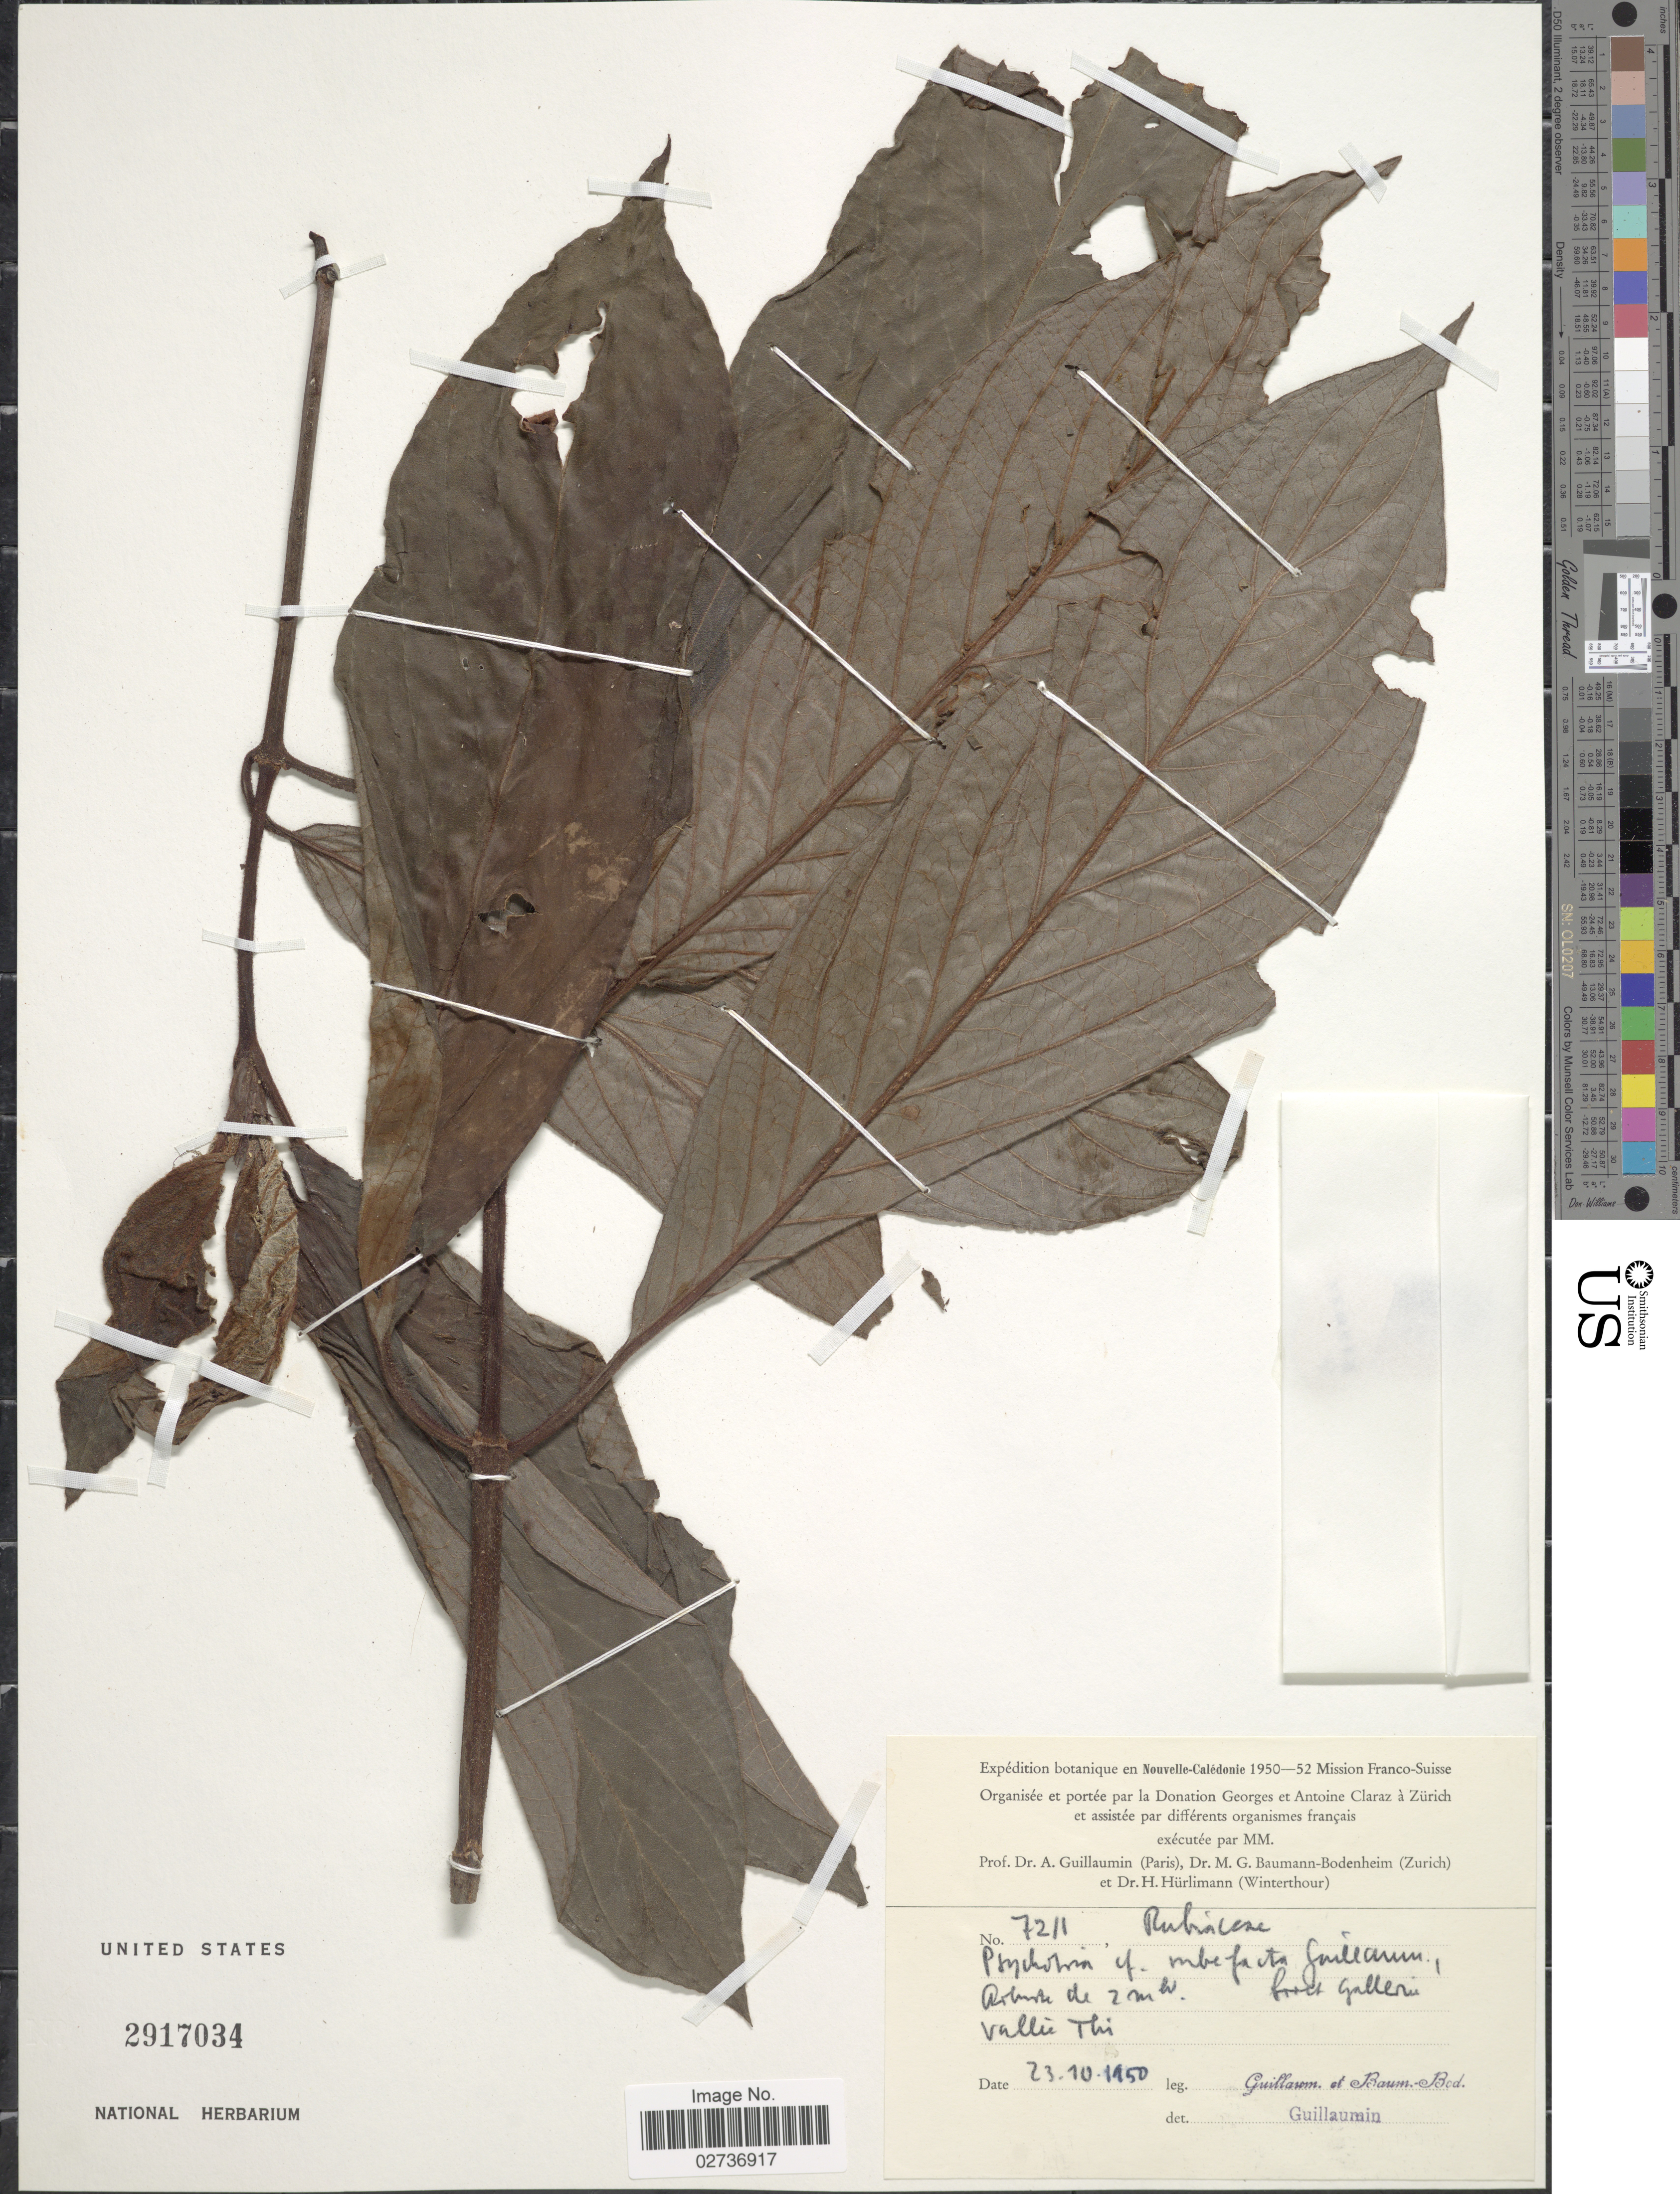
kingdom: Plantae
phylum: Tracheophyta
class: Magnoliopsida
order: Gentianales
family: Rubiaceae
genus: Psychotria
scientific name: Psychotria rubefacta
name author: (S. Moore) Guillaumin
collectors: A. Guillaumin & M. G. Baumann-Bodenheim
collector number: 7211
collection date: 1950-10-23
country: New Caledonia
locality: Vallee Thi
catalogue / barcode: US 2917034